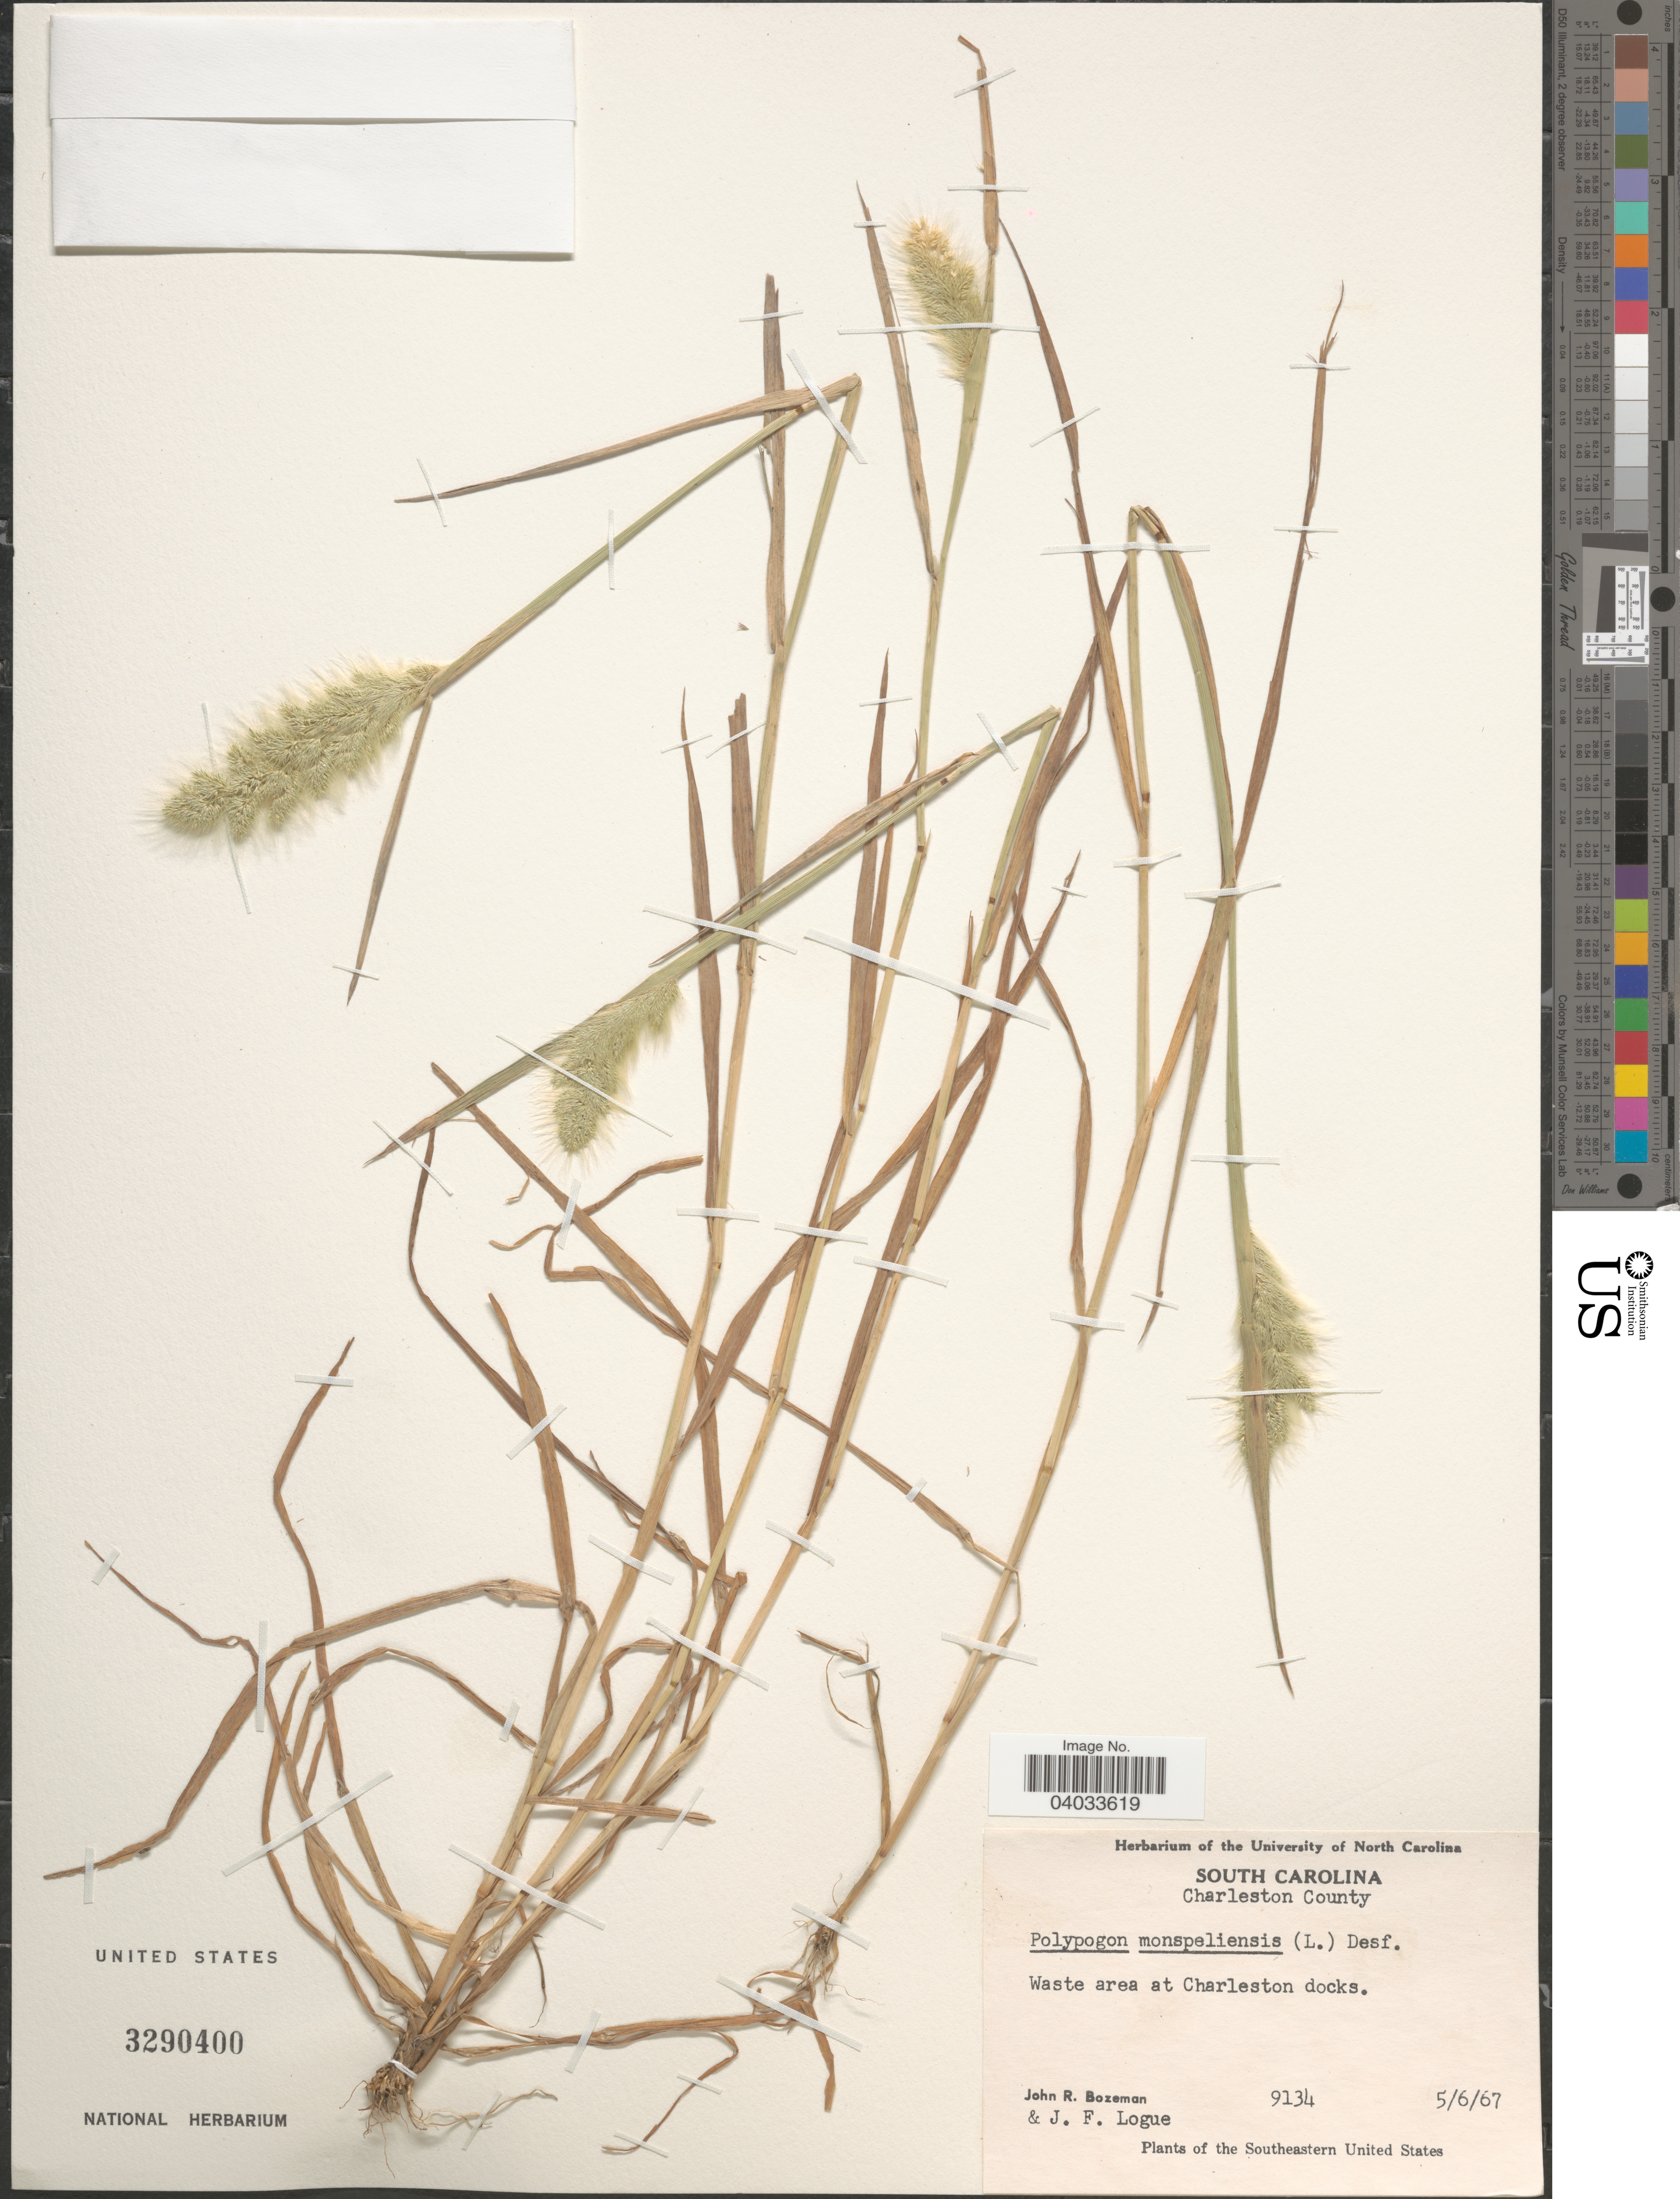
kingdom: Plantae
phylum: Tracheophyta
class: Liliopsida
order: Poales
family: Poaceae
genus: Polypogon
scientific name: Polypogon monspeliensis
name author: (L.) Desf.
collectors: J. R. Bozeman & J. Logue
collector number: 9134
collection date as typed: Transcribed d/m/y: 6/5/67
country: United States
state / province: South Carolina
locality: Charleston County. Waste area at Charleston docks.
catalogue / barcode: US 3290400